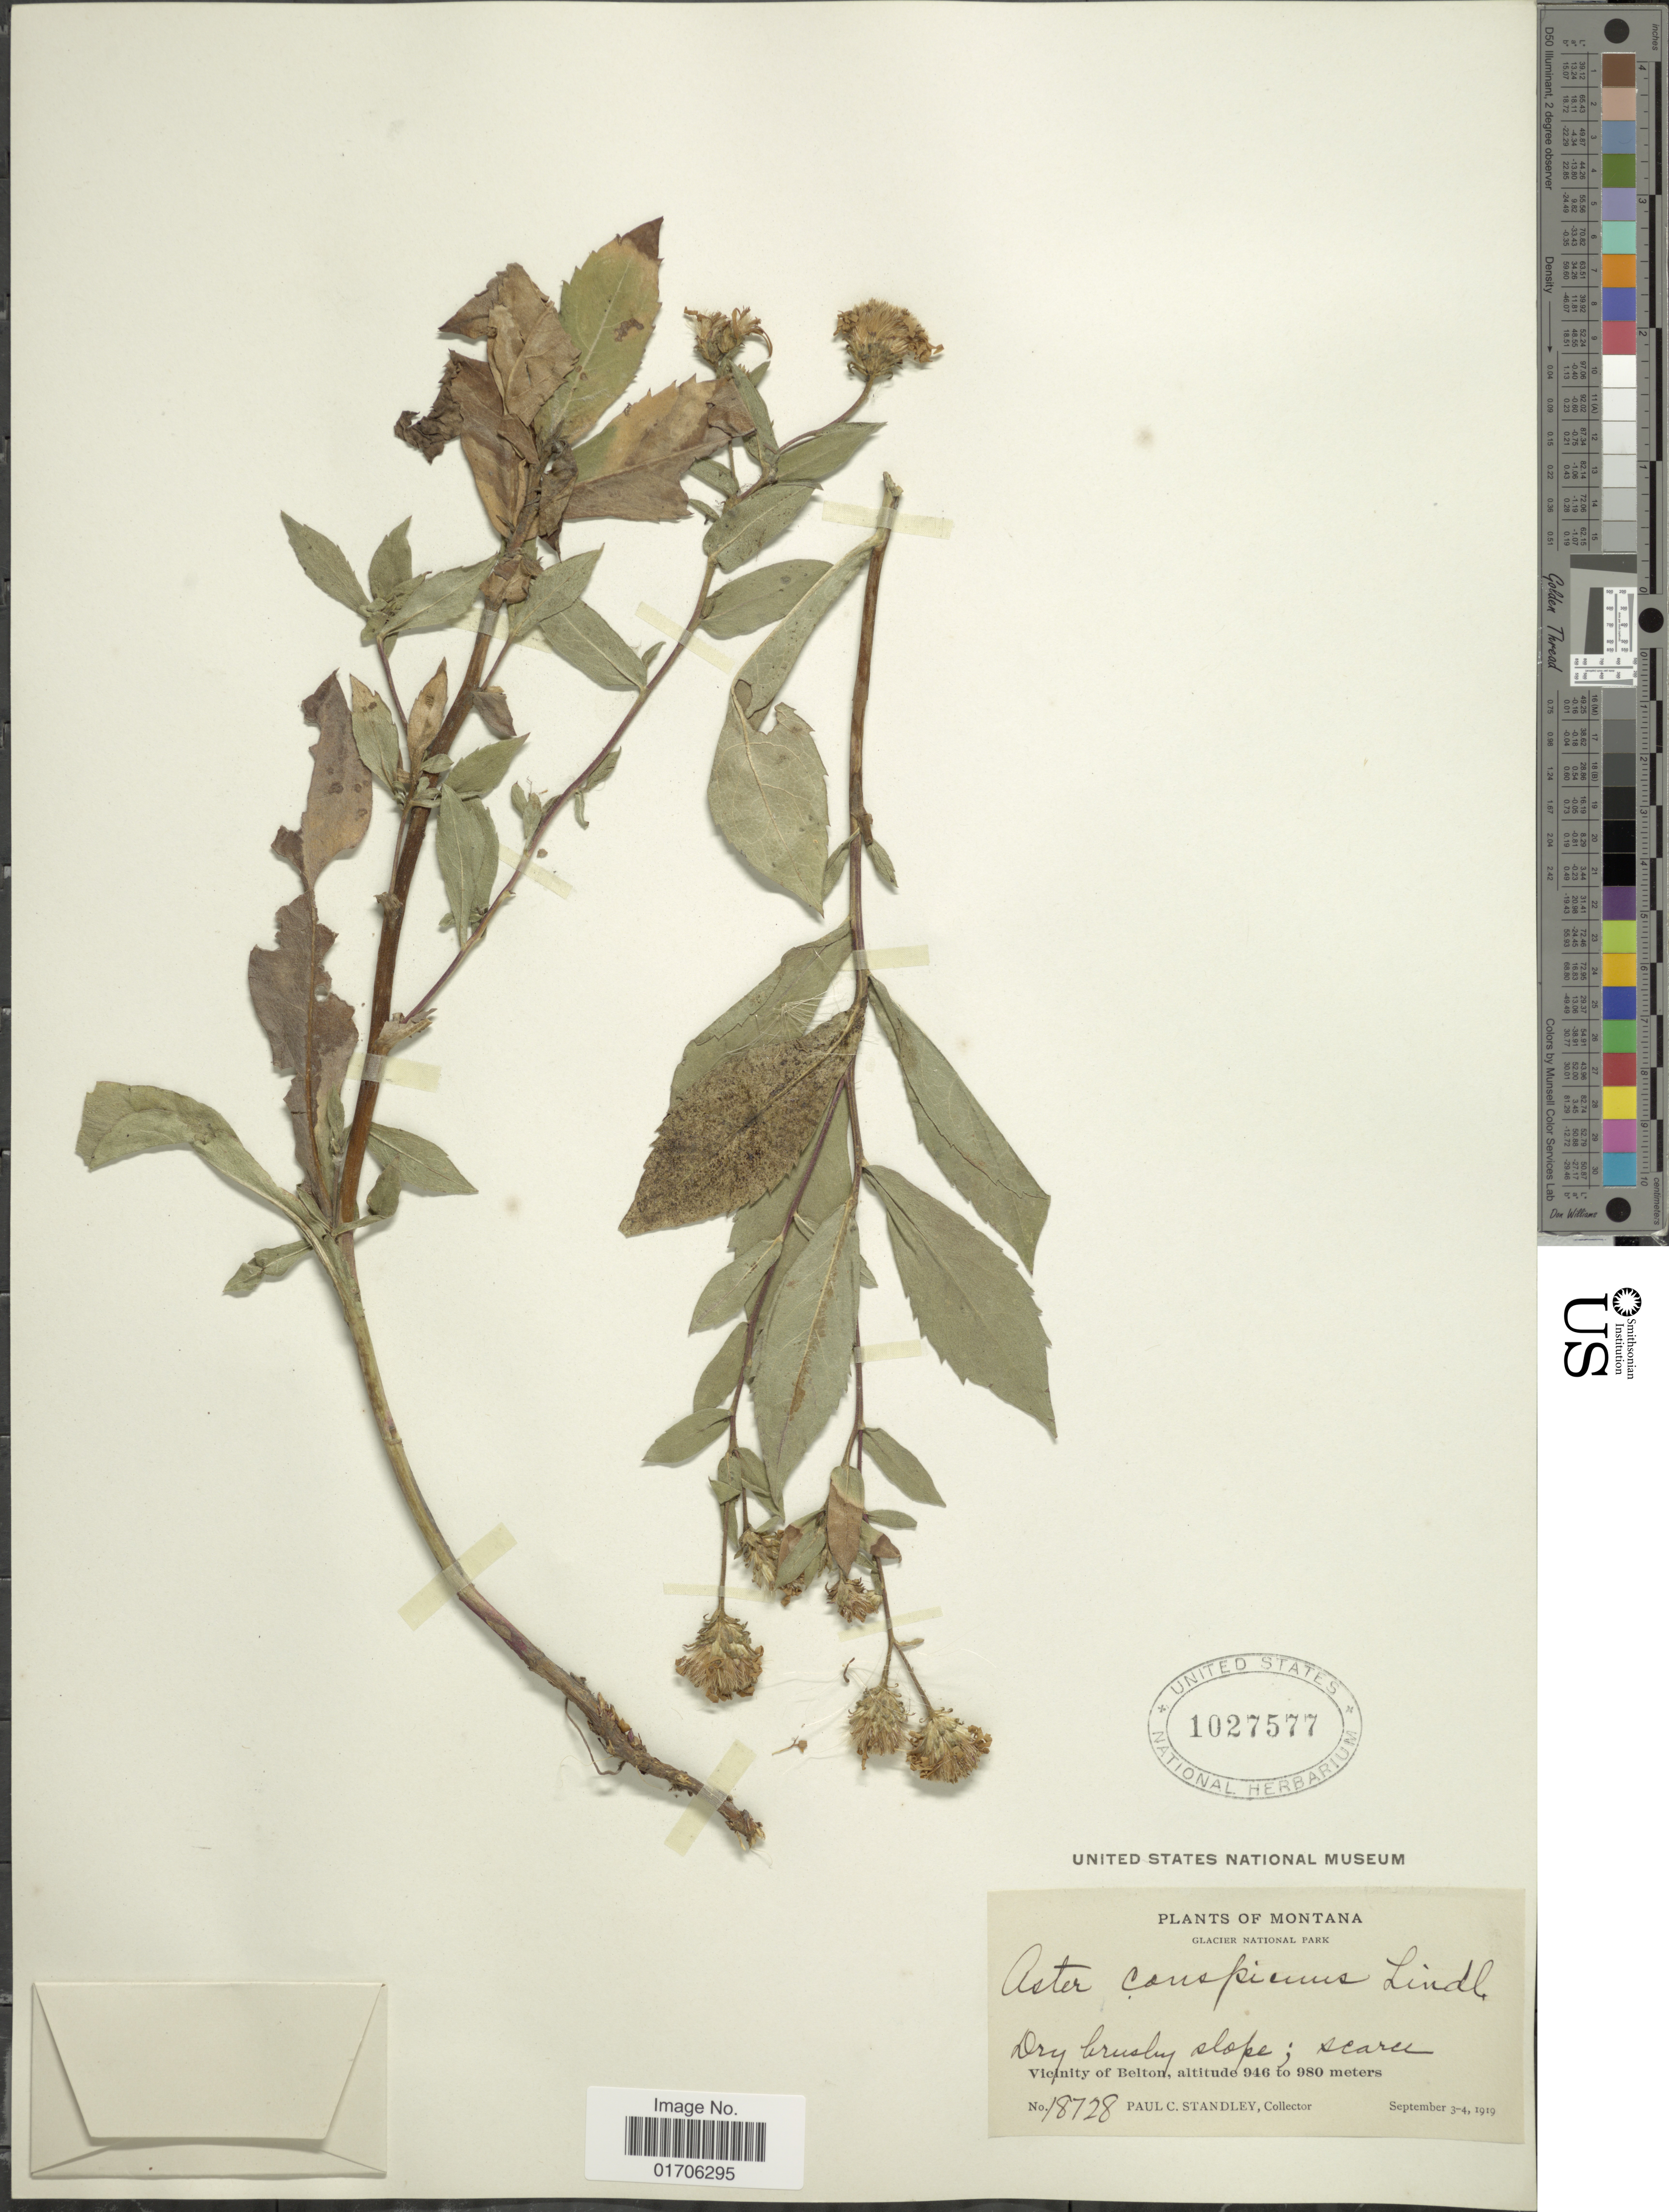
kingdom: Plantae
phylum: Tracheophyta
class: Magnoliopsida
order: Asterales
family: Asteraceae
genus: Eurybia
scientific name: Eurybia conspicua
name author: (Lindl.) G.L. Nesom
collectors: P. C. Standley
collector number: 18728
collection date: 1919-09-03/1919-09-04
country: United States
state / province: Montana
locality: Glacier National Park. Vicinity of Belton.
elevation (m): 946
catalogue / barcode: US 1027577